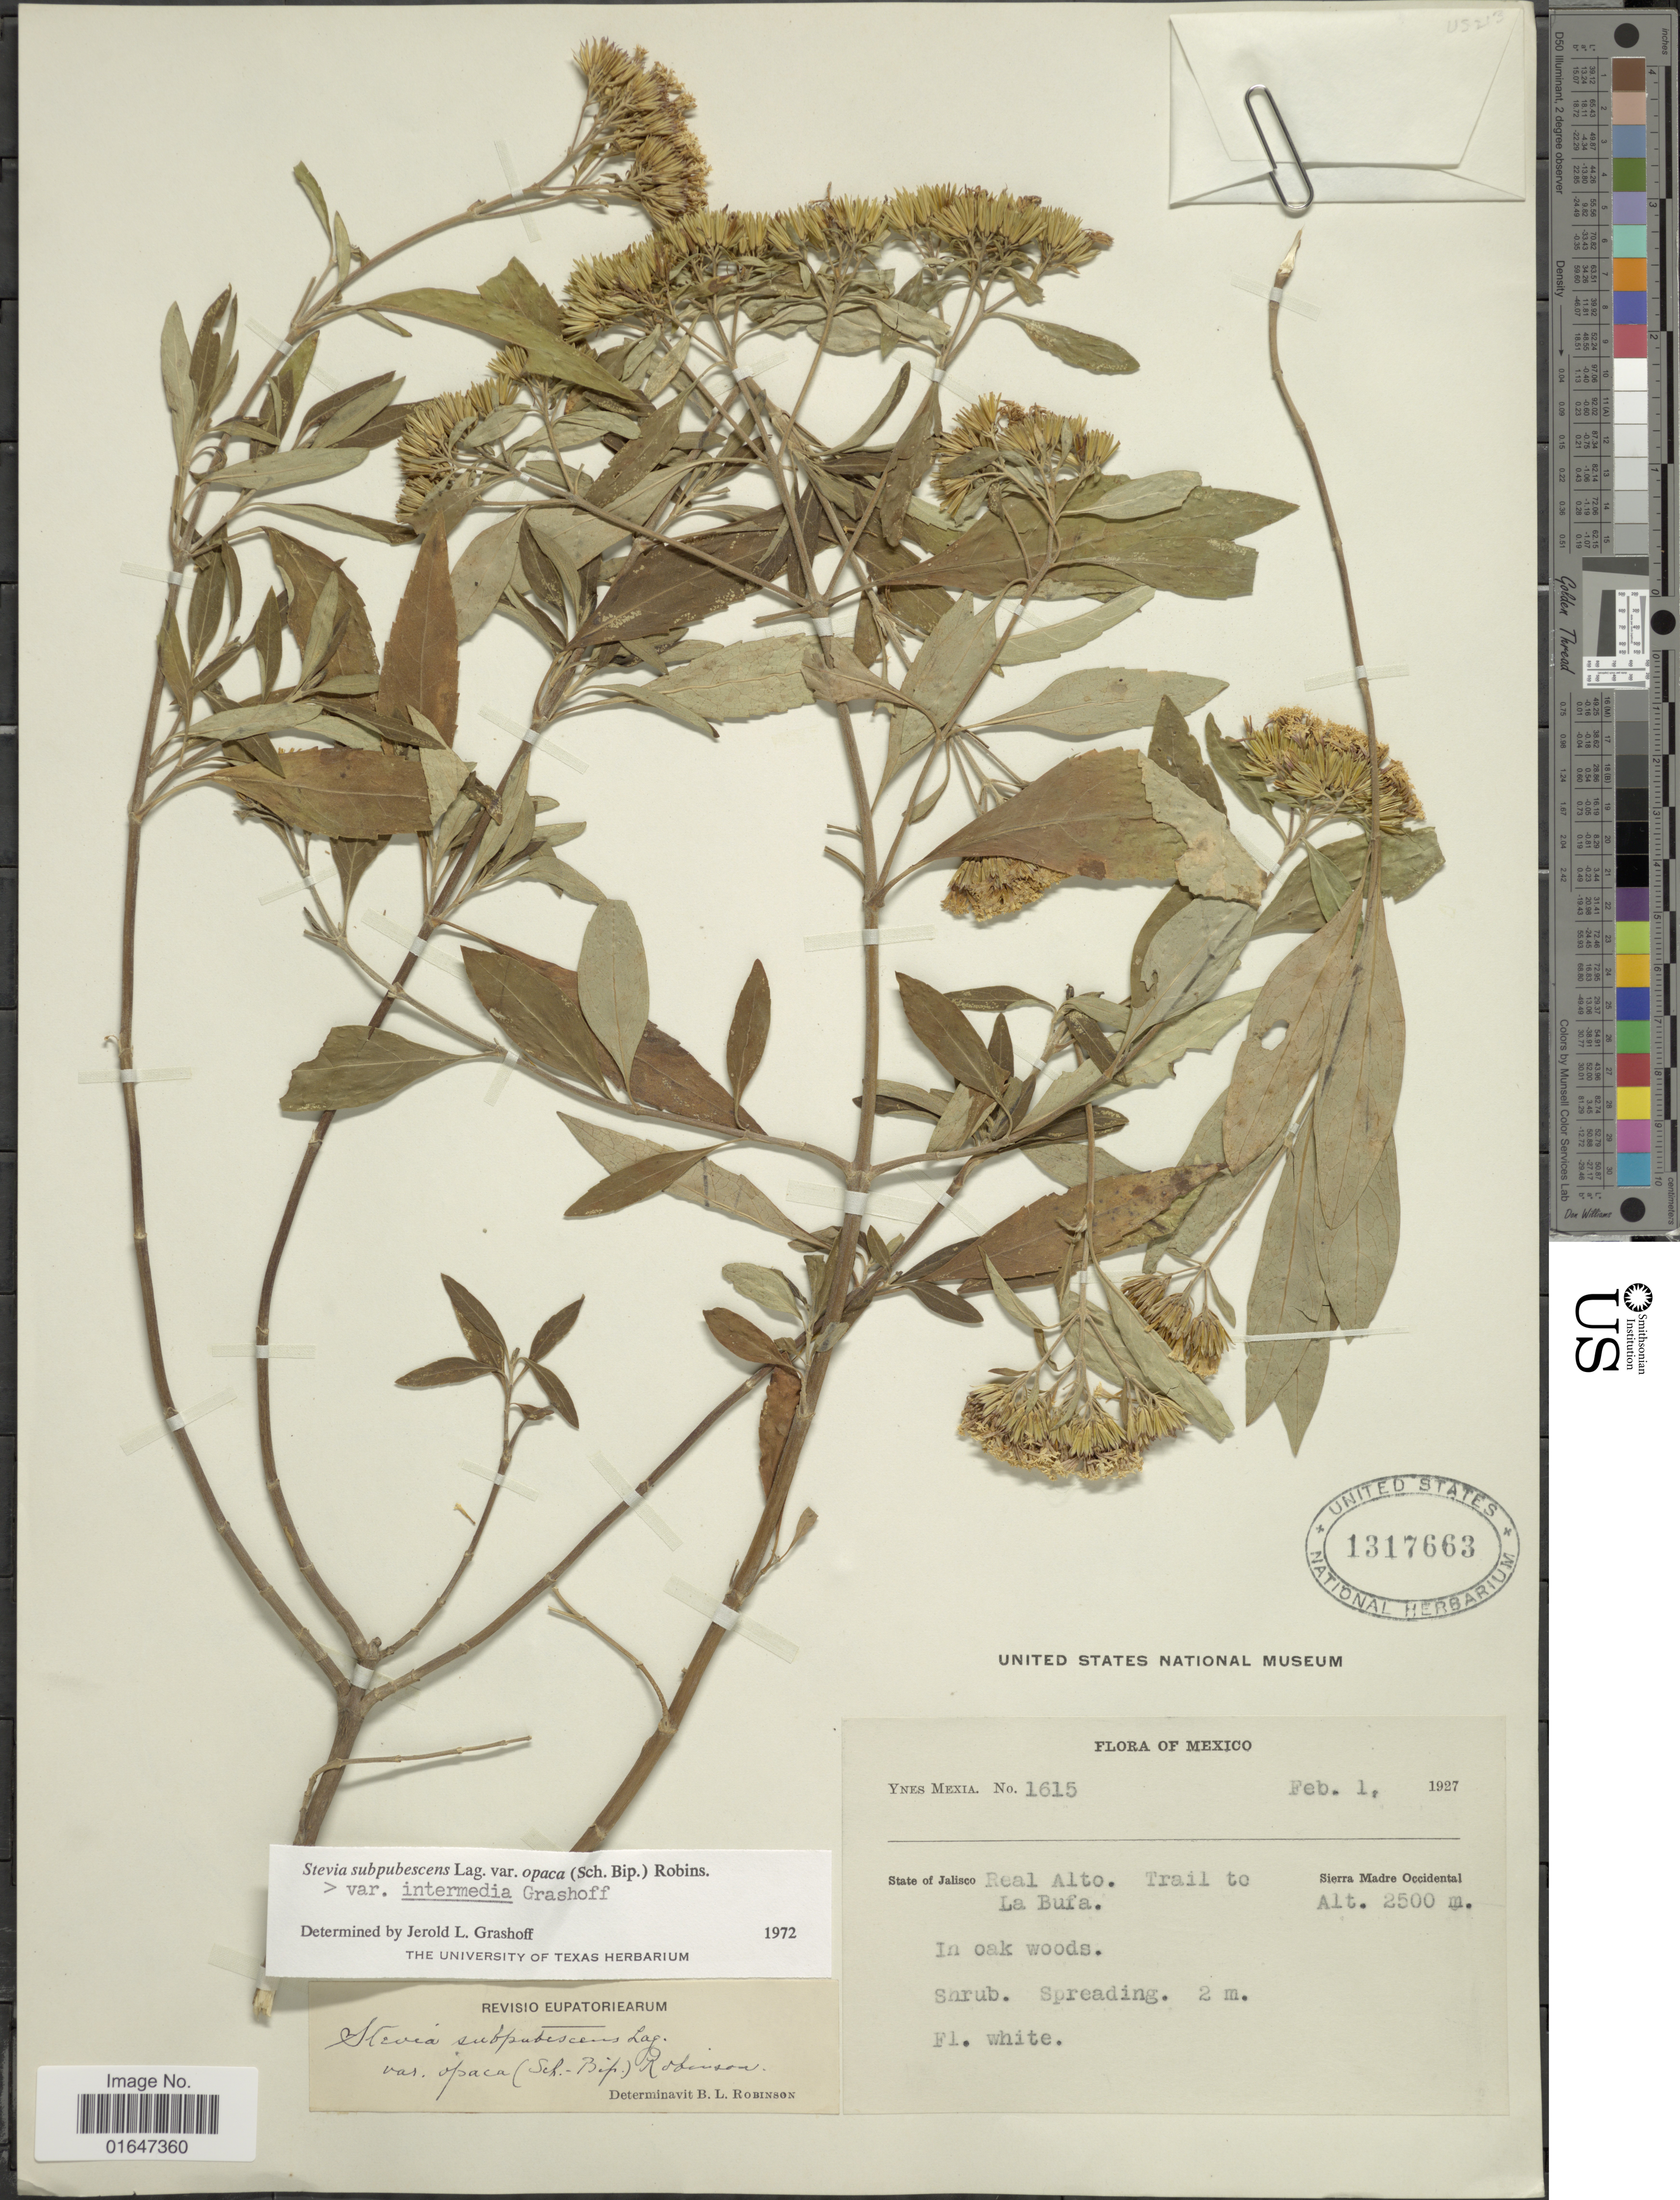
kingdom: Plantae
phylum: Tracheophyta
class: Magnoliopsida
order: Asterales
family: Asteraceae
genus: Stevia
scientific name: Stevia subpubescens var. opaca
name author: (Sch. Bip.) B.L. Rob.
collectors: Y. Mexia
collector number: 1615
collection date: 1927-02-01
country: Mexico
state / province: Jalisco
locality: Real Alto, trail to La Bufa, Sierra Madre Occidental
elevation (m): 2500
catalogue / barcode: US 1317663